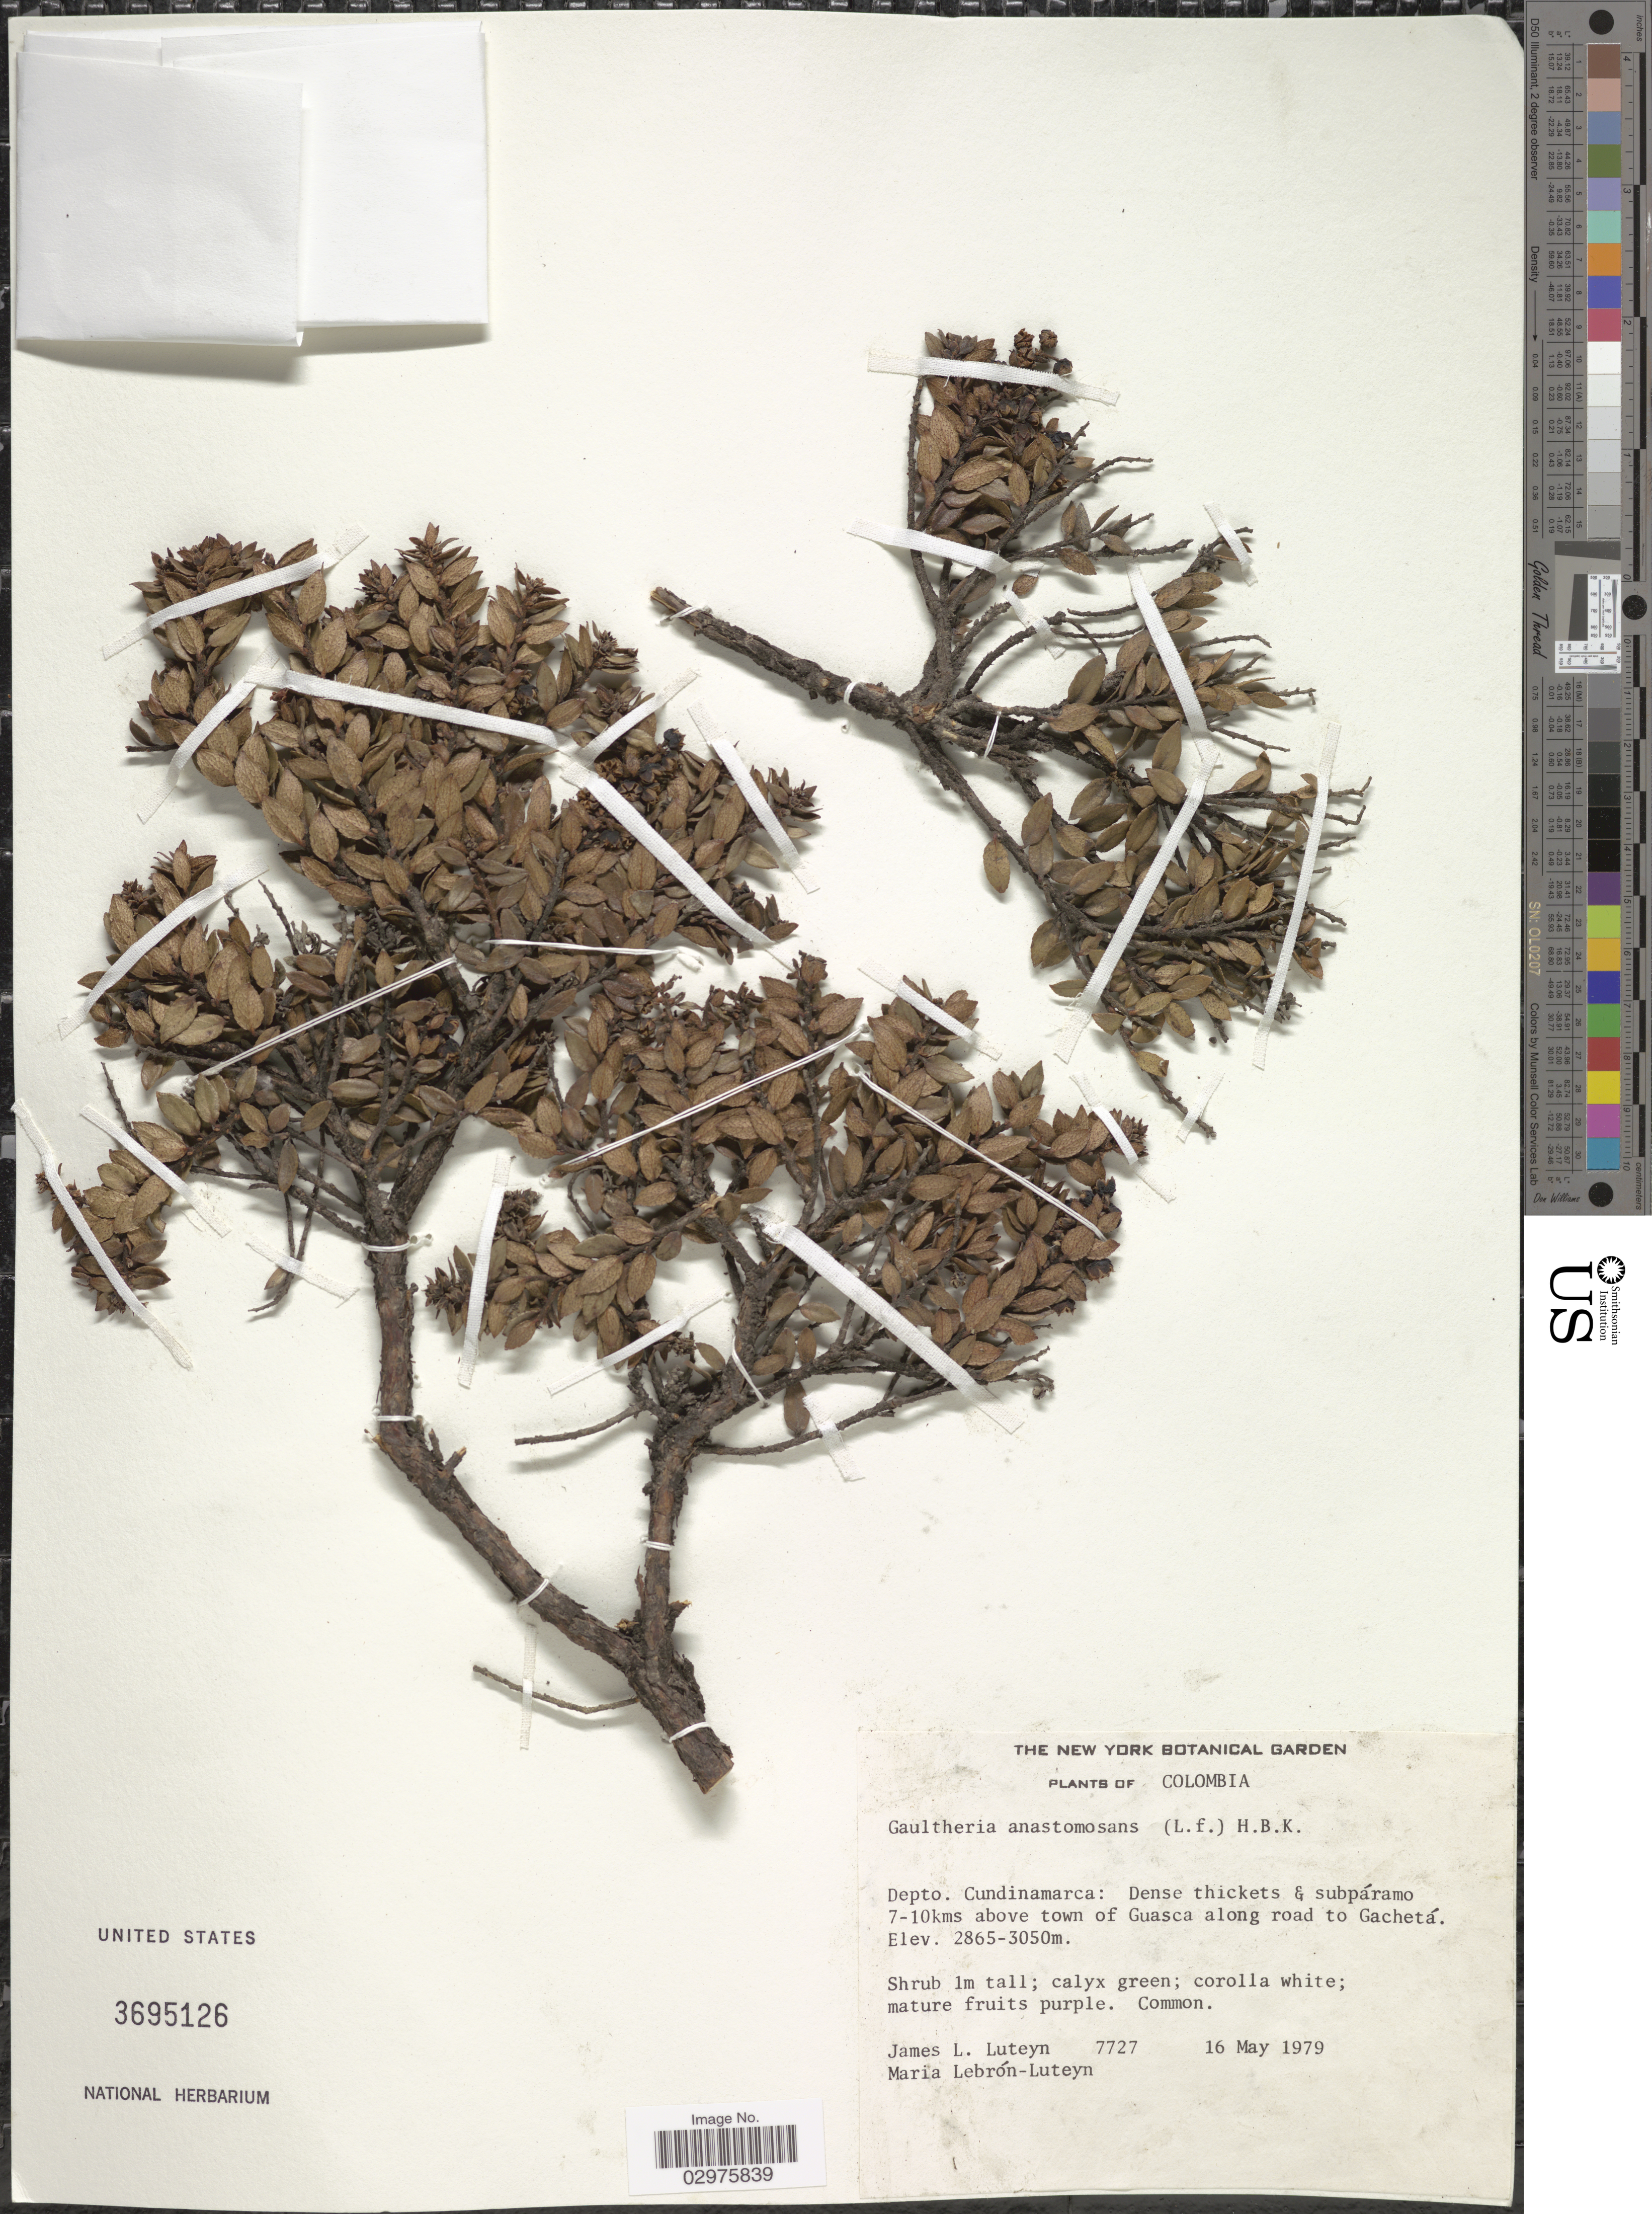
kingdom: Plantae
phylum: Tracheophyta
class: Magnoliopsida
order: Ericales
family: Ericaceae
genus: Gaultheria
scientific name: Gaultheria anastomosans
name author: (L. f.) Kunth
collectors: J. L. Luteyn & M. L. Lebrón-Luteyn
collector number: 7727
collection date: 1979-05-16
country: Colombia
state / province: Cundinamarca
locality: Depto. Cundinamarca: Dense thickets & subpáramo 7-10kms above town of Guasca along road to Gachetá.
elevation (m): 2865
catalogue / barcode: US 3695126